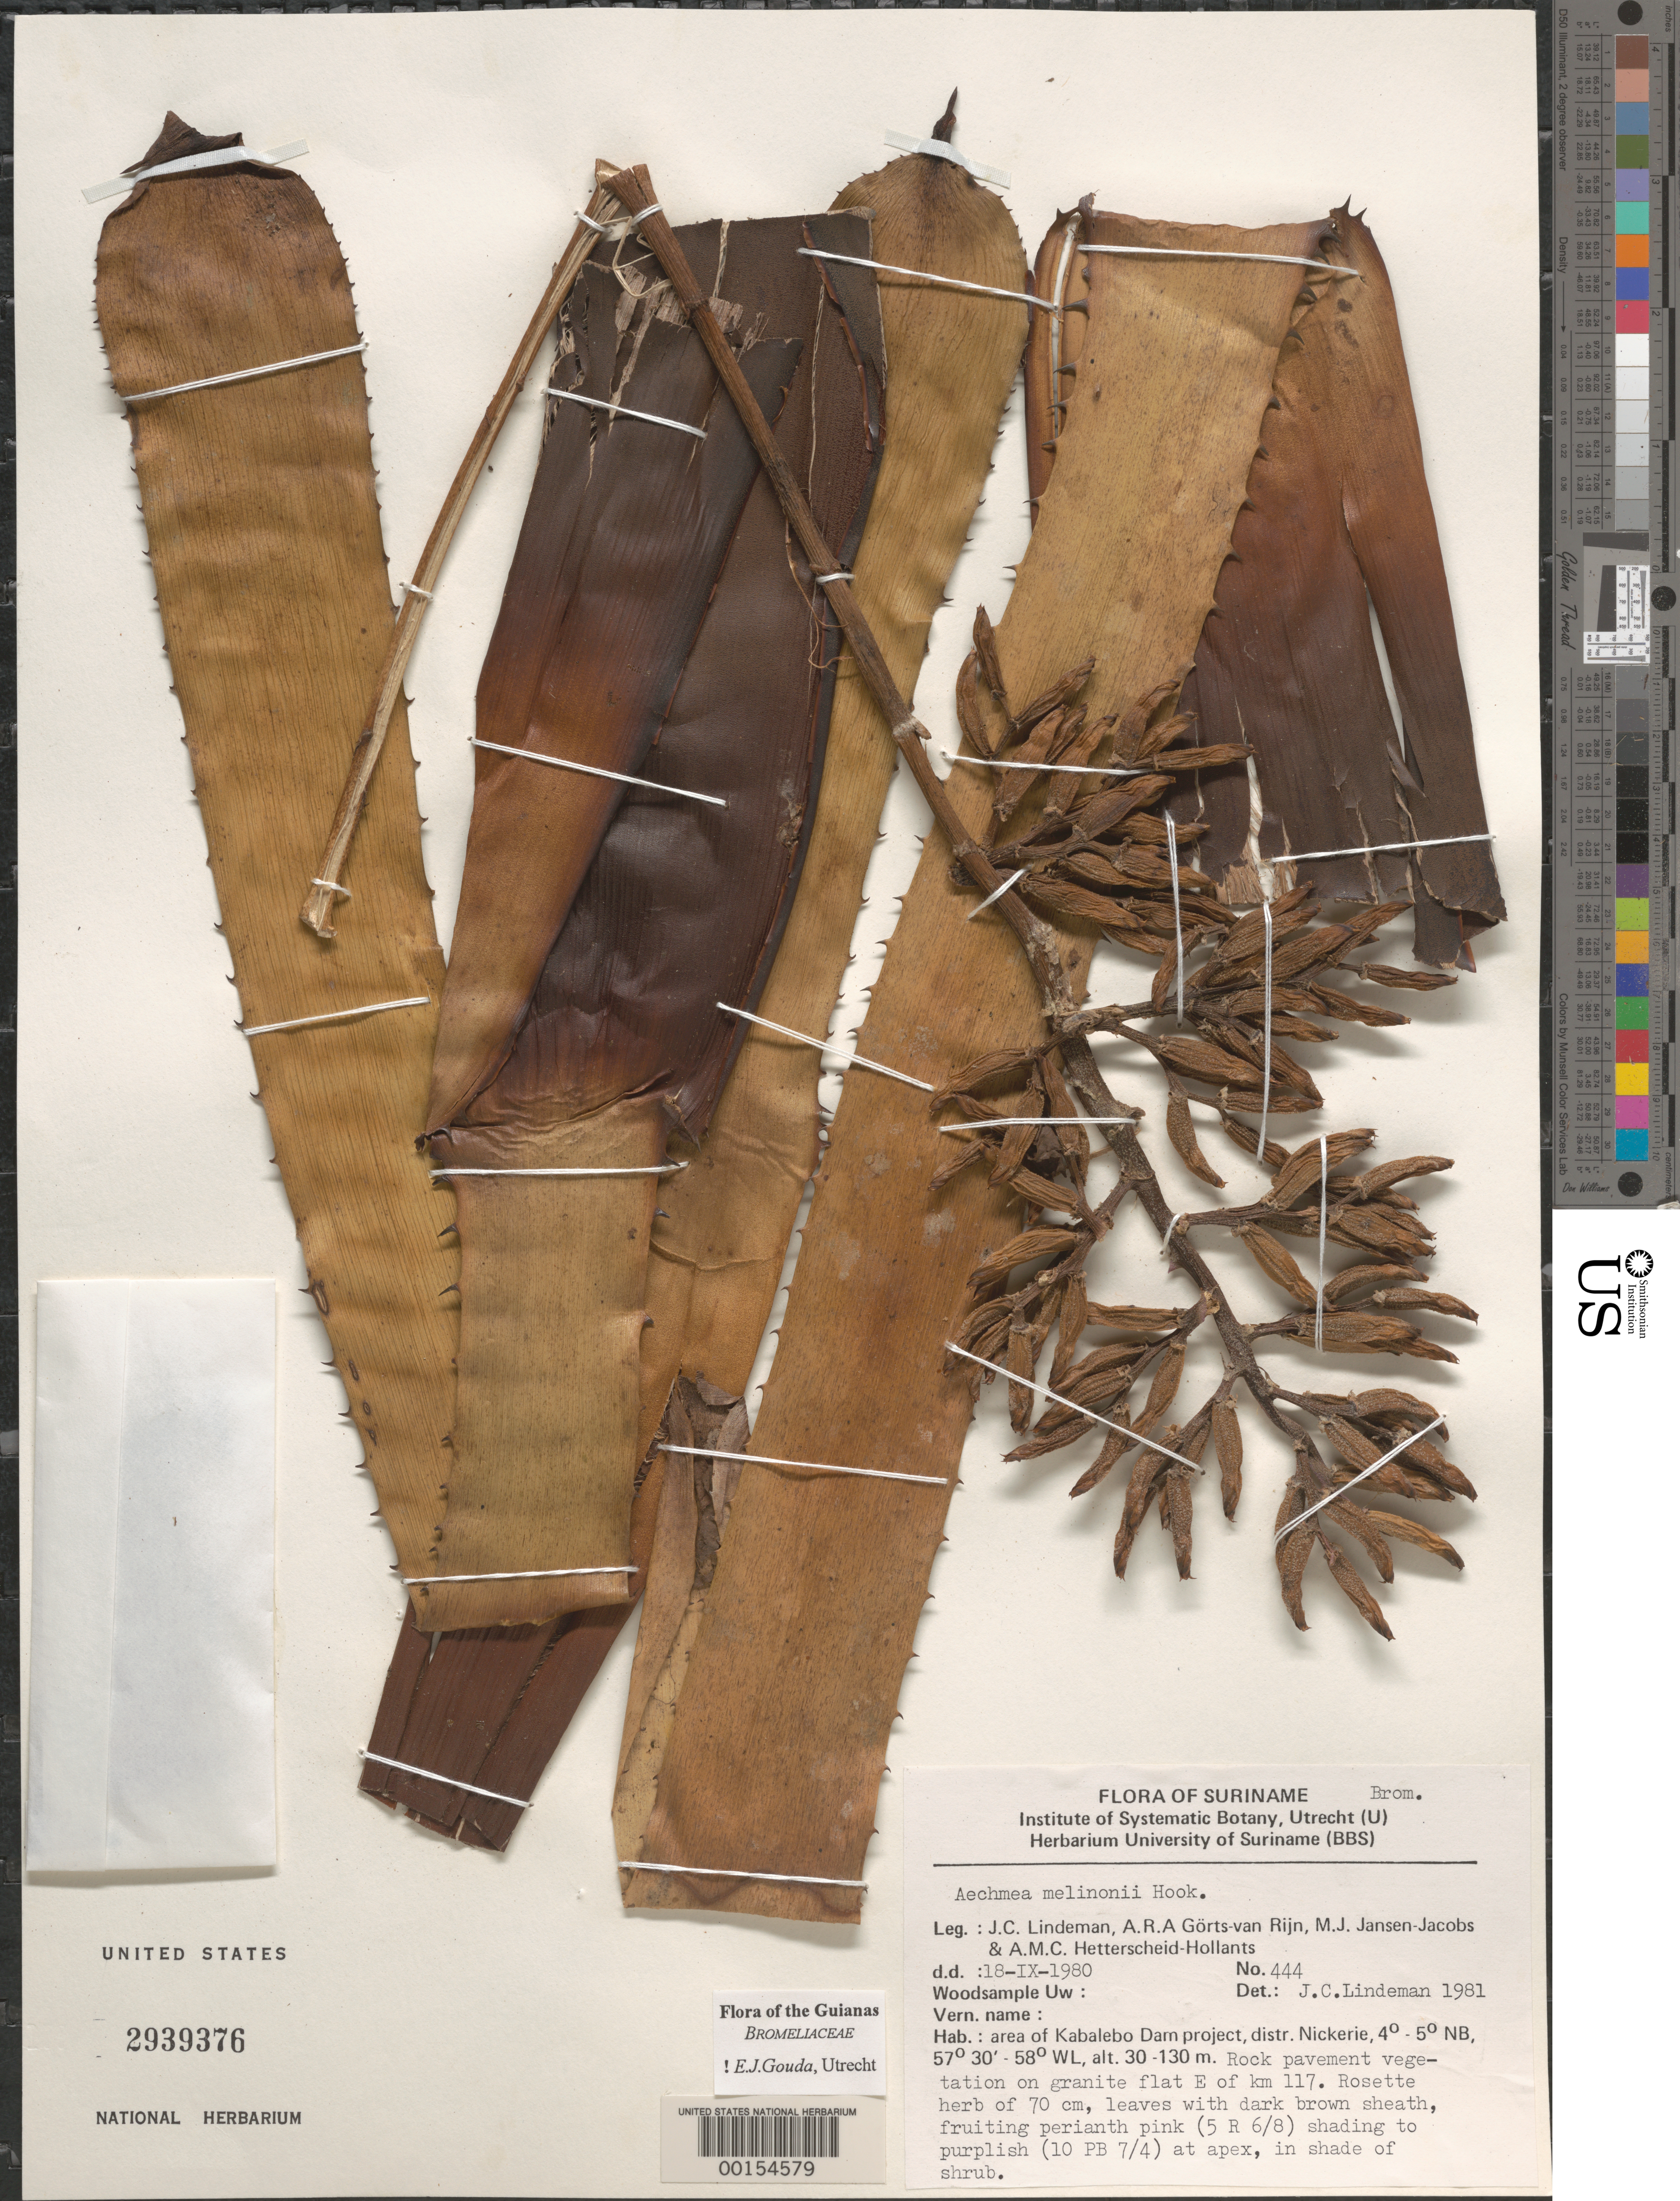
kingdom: Plantae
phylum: Tracheophyta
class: Liliopsida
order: Poales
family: Bromeliaceae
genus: Aechmea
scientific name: Aechmea melinonii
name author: Hook.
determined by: Gouda, E. J.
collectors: J. C. Lindeman, A. .R. A. Görts-van Rijn, M. J. Jansen-Jacobs & A. Hetterscheid-Hollants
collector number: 80 444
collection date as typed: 18-Sep-80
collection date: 1980-09-18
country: Suriname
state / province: Nickerie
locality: Kabalebo Dam project area, E of km 117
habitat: Rock pavement vegetation on granite flat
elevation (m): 30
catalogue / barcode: US 2929276